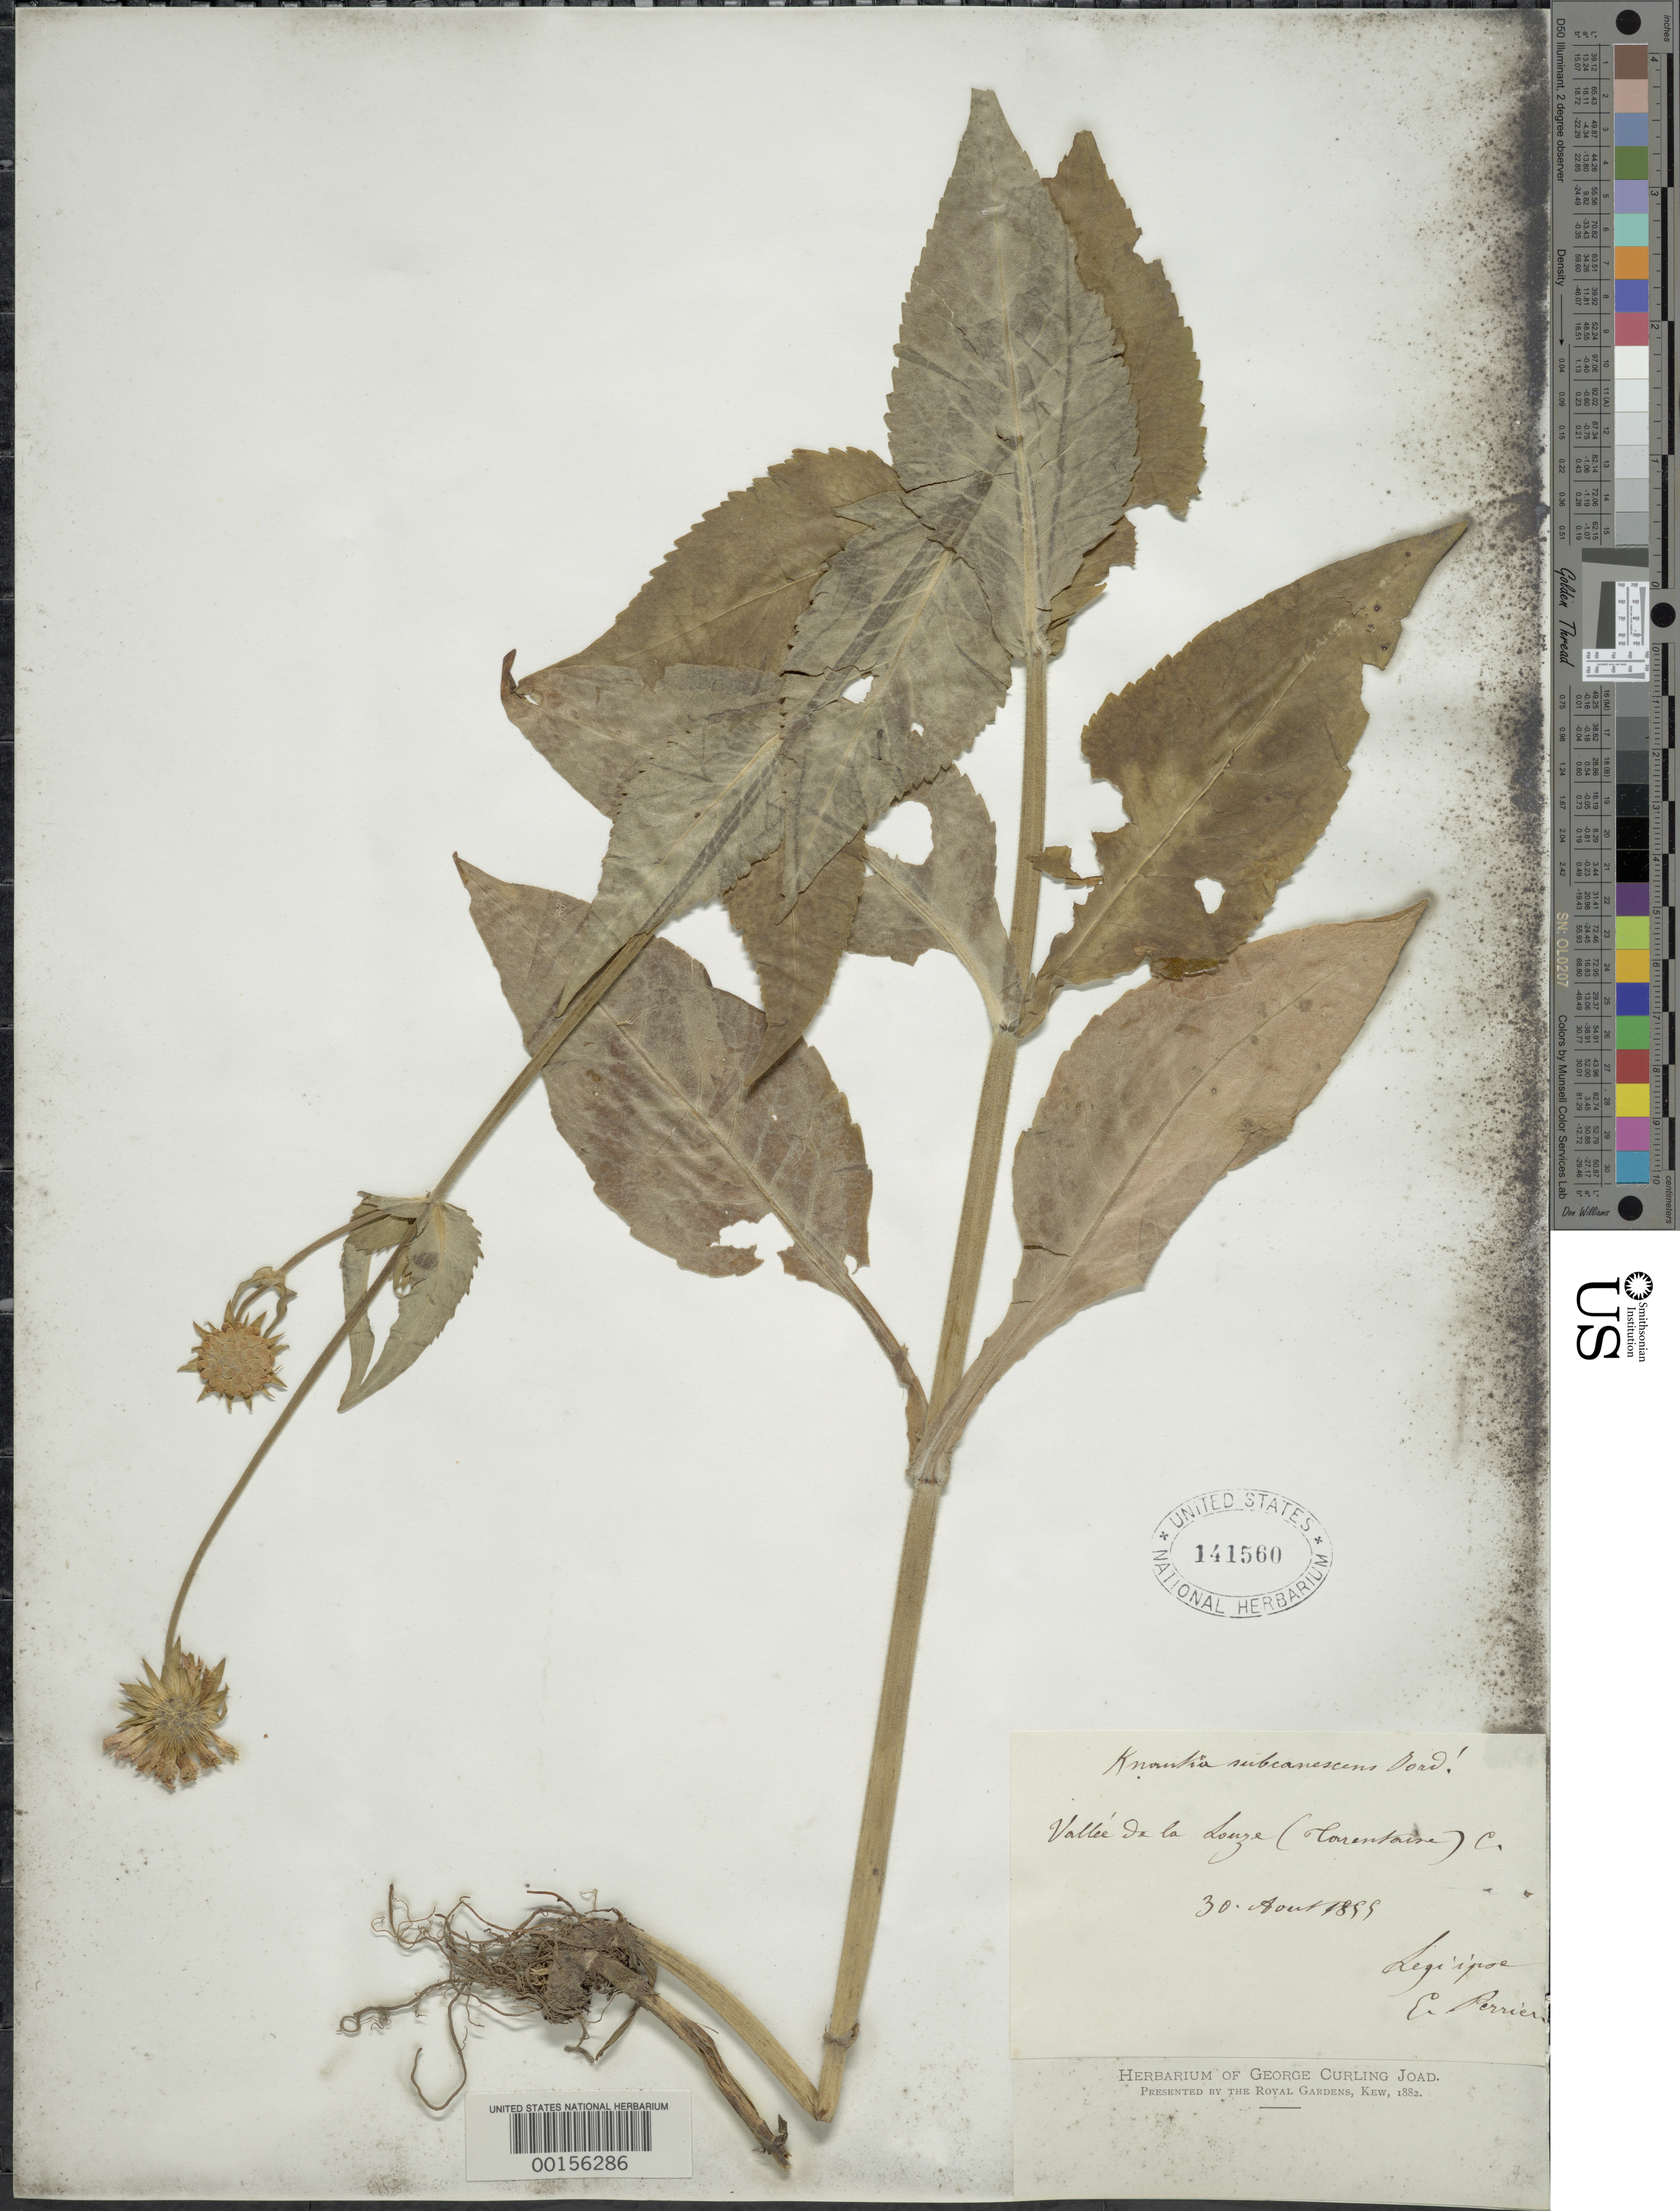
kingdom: Plantae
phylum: Tracheophyta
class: Magnoliopsida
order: Dipsacales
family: Caprifoliaceae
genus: Knautia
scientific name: Knautia subcanescens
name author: Jord.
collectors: E. Perrier de la Bâthie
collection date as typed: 30 Aug 1855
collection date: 1855-08-30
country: France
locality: Vallee de la Louze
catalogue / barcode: US 141560